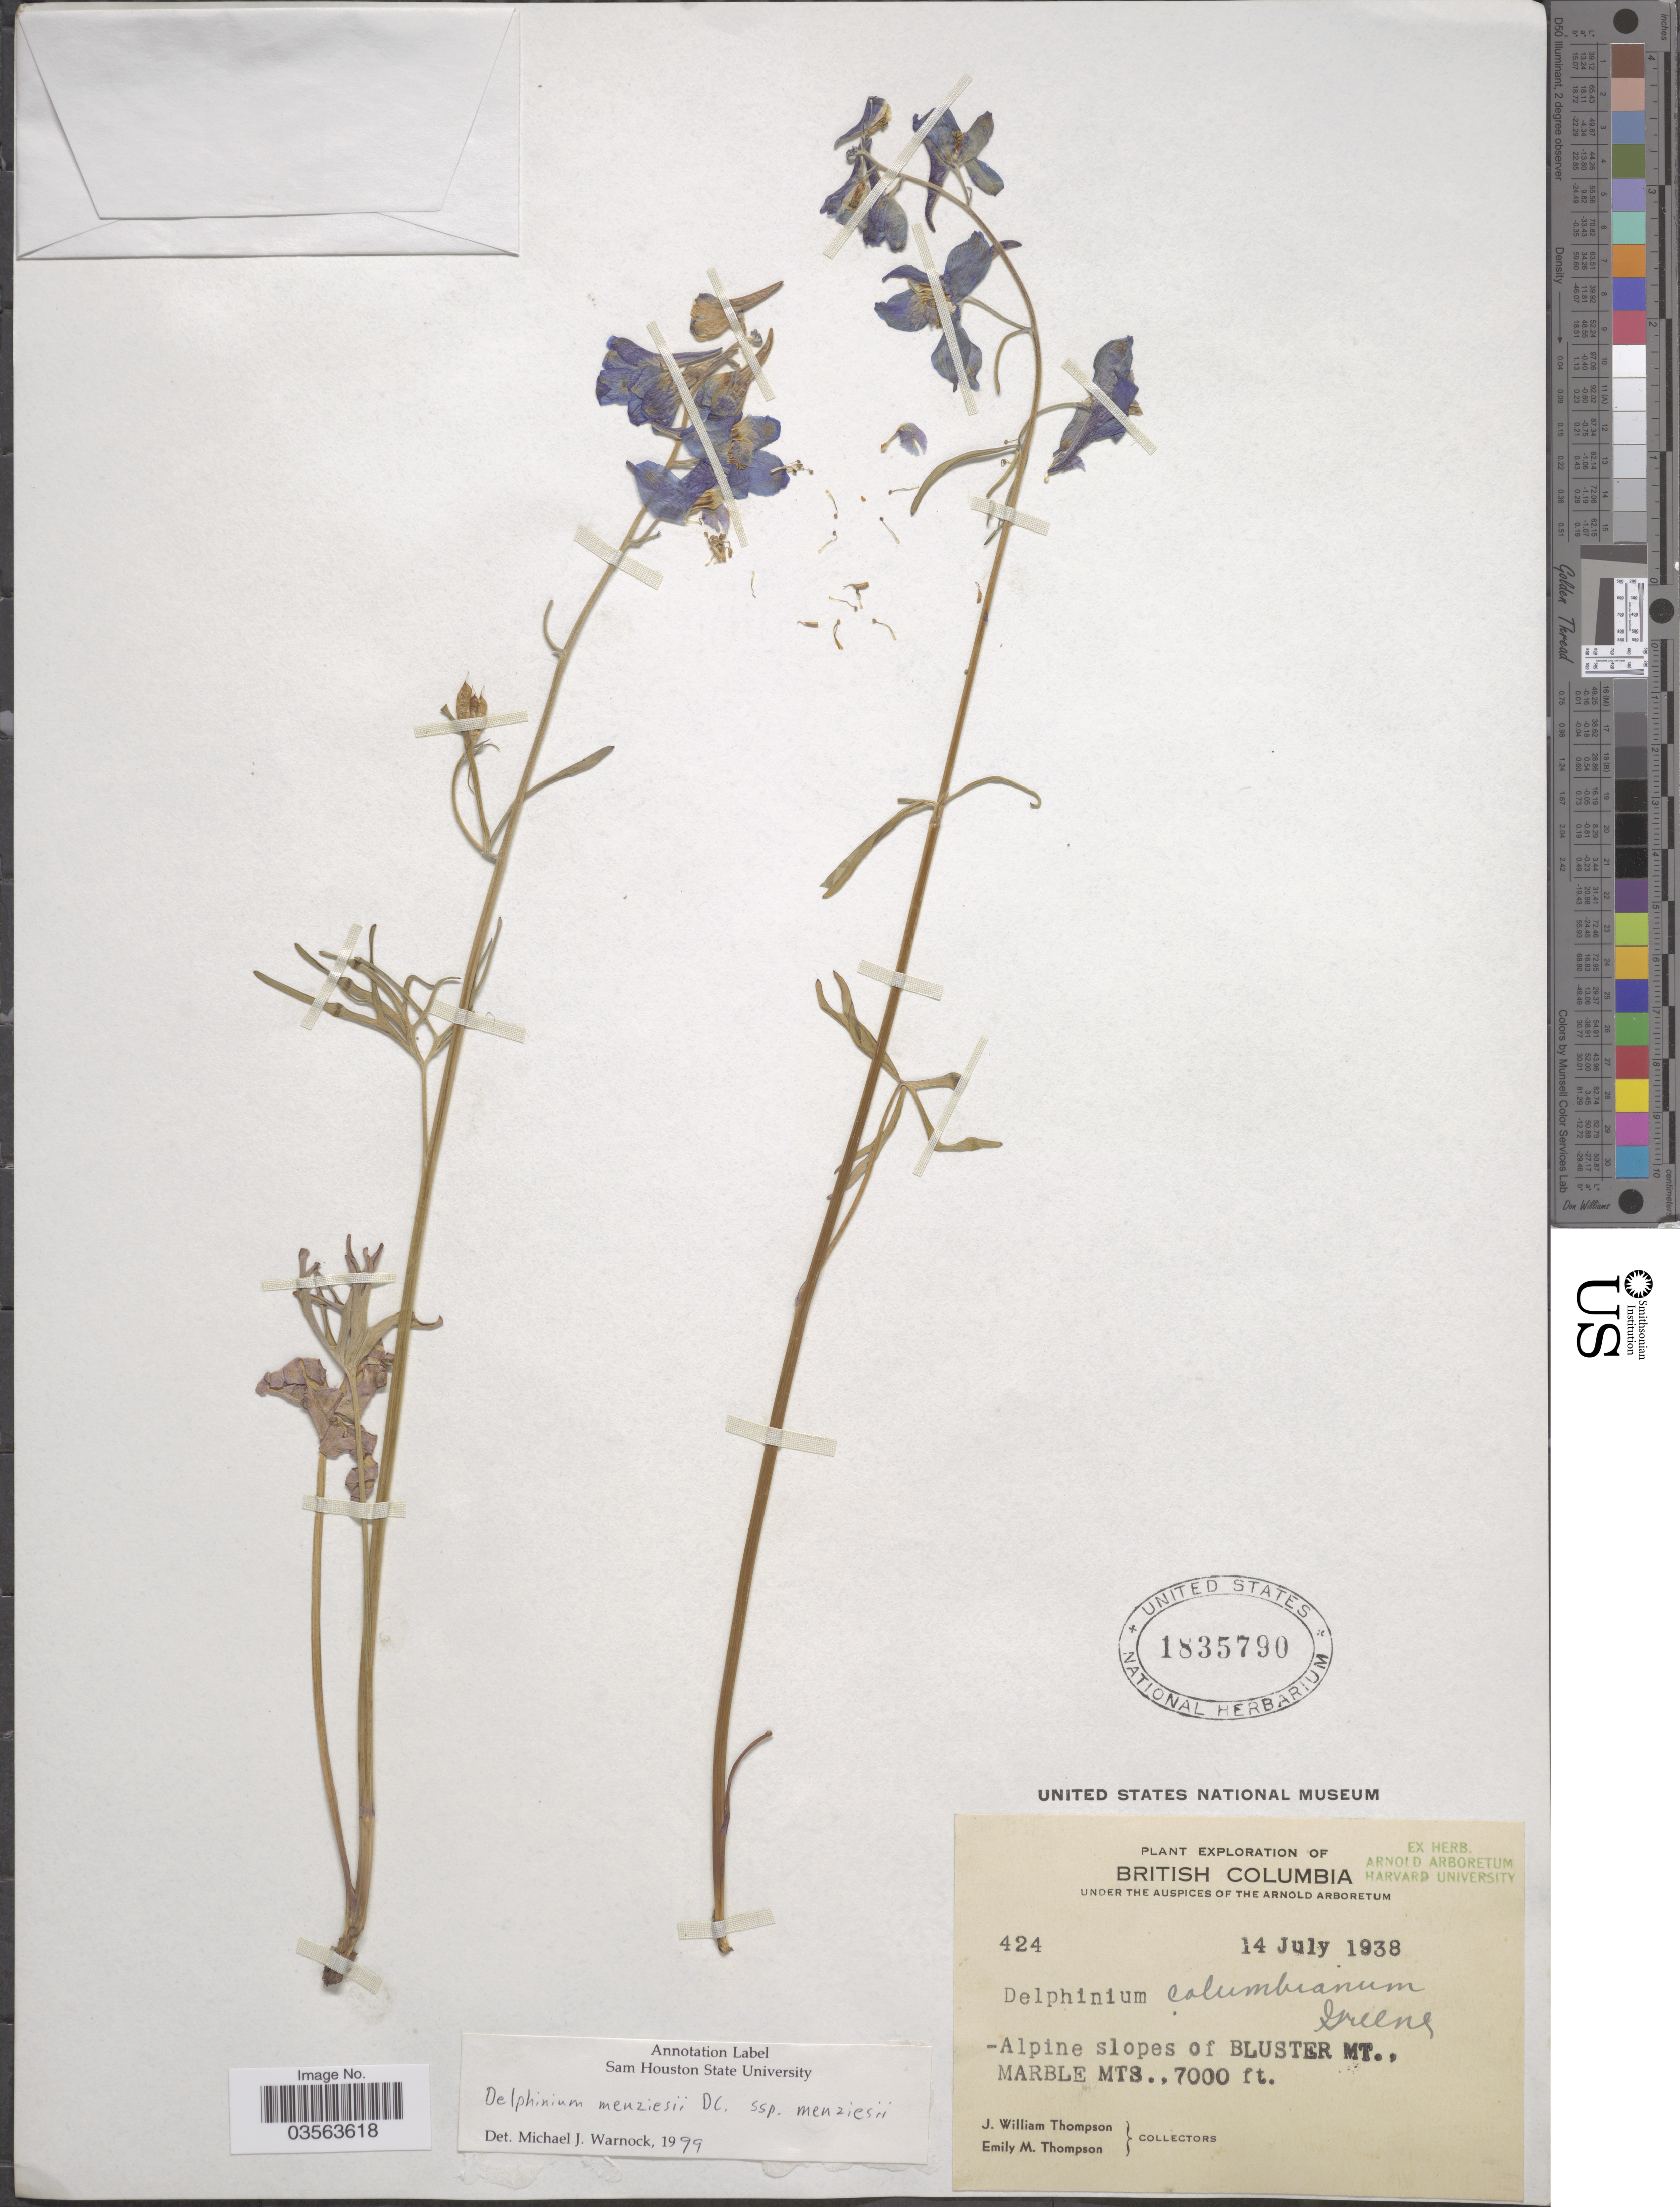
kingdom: Plantae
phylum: Tracheophyta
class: Magnoliopsida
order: Ranunculales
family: Ranunculaceae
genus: Delphinium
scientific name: Delphinium menziesii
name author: DC.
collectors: J. W. Thompson & E. M. Thompson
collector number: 424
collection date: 1938-07-14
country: Canada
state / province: British Columbia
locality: Alpine slopes of Bluster Mt., Marble Mts.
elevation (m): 2134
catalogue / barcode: US 1835790